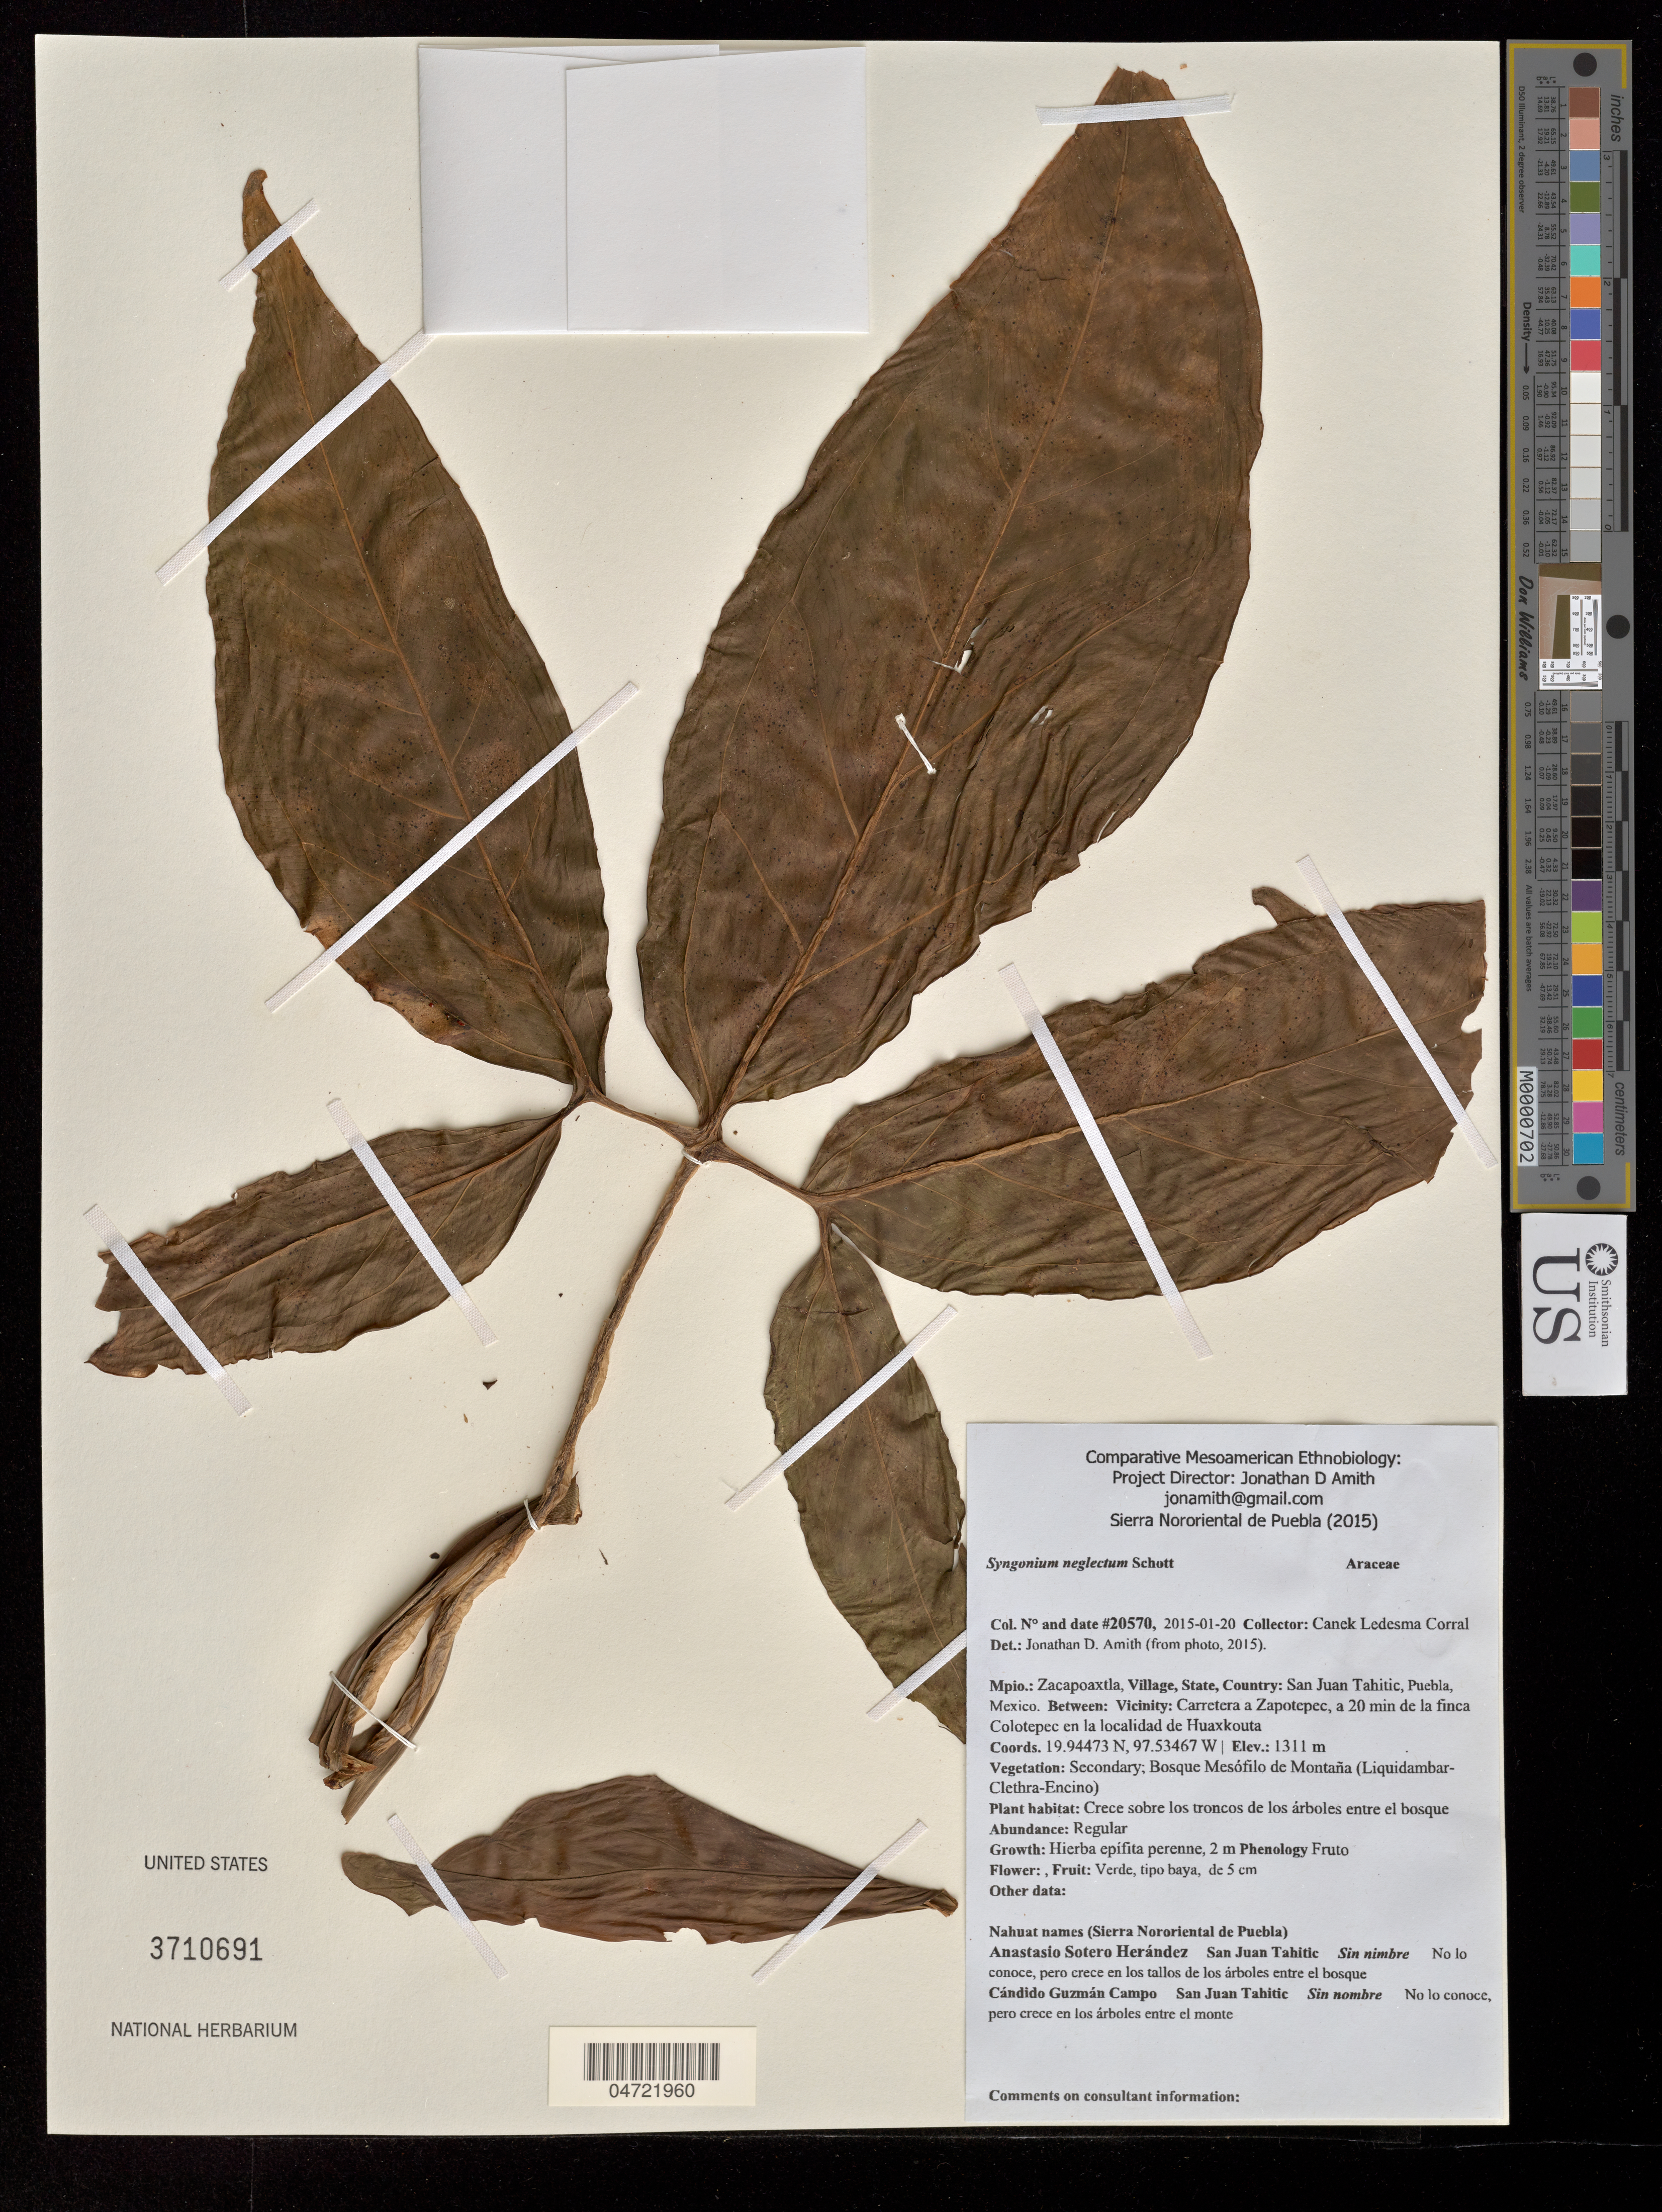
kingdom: Plantae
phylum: Tracheophyta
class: Liliopsida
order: Alismatales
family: Araceae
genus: Syngonium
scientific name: Syngonium neglectum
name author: Schott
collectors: Canek Ledesma C.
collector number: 20570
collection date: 2015-01-20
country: Mexico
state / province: Puebla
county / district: Zacapoaxtla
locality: San Juan Tahitic, carretera a Zapotepec, a 20 min de la finca Colotepec en la localidad de Huaxkouta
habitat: Crece sobre los troncos de los arboles entre el bosque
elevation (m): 1311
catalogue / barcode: US 3710691